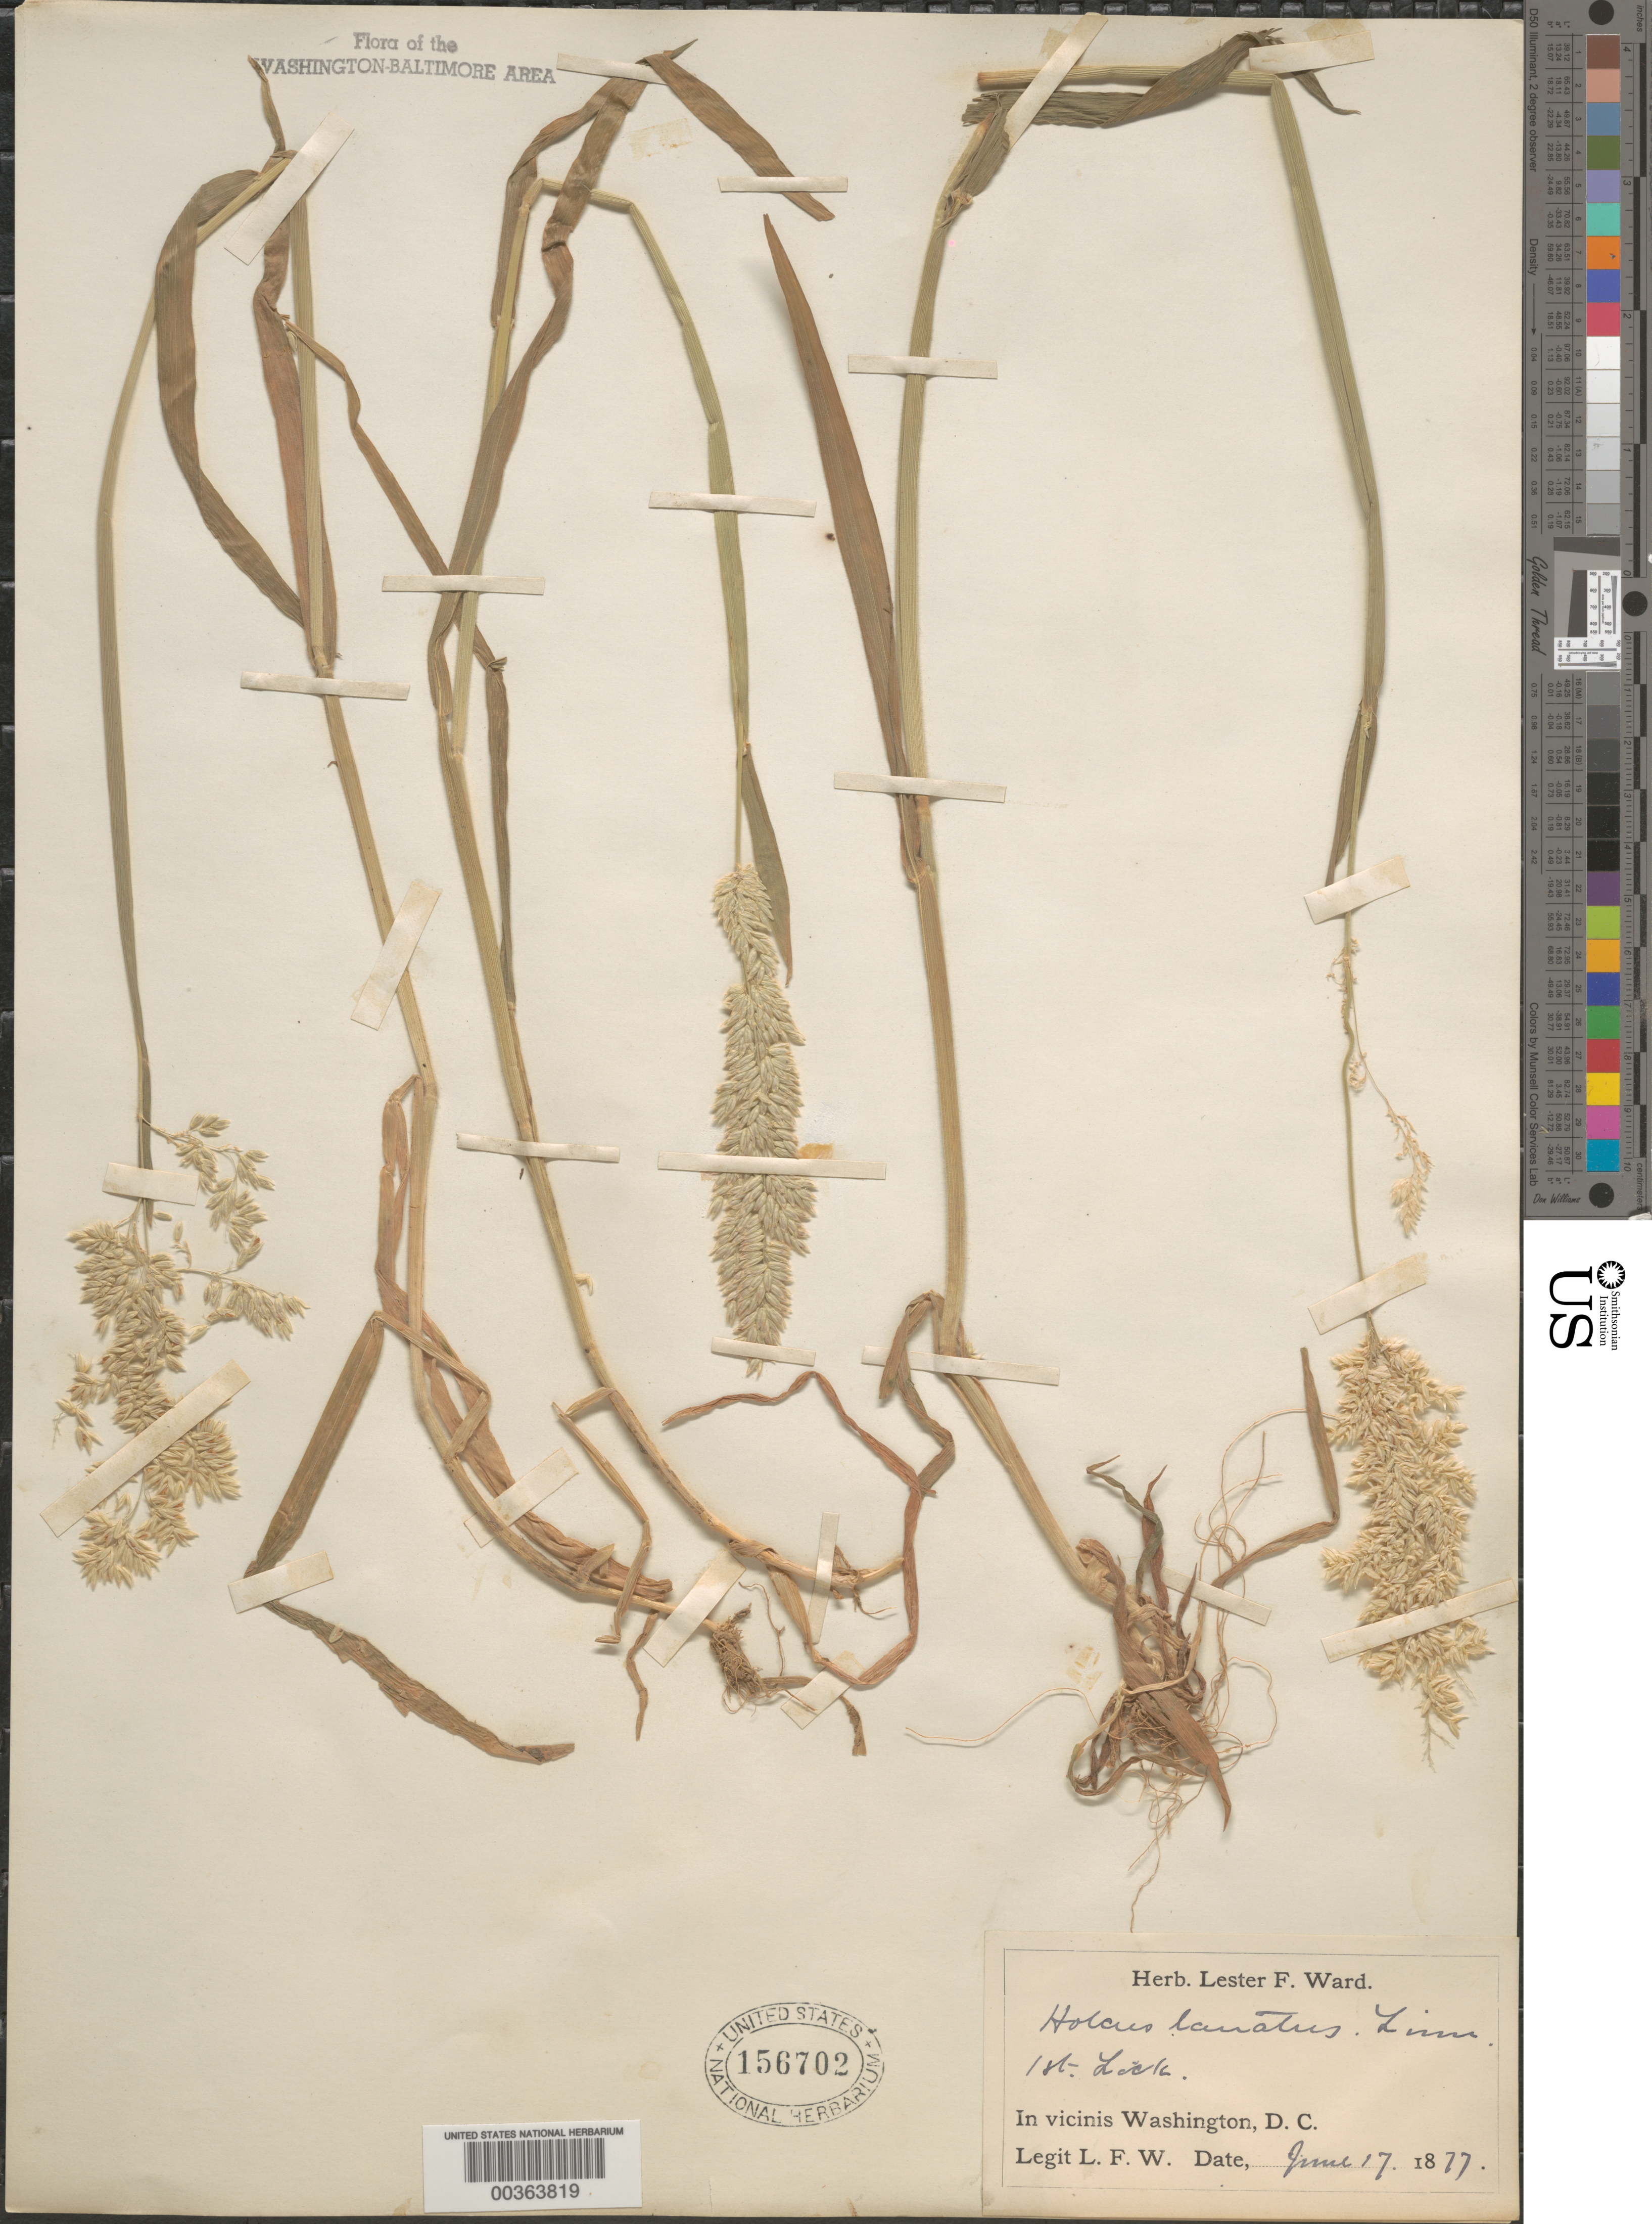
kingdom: Plantae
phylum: Tracheophyta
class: Liliopsida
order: Poales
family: Poaceae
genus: Holcus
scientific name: Holcus lanatus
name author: L.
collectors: L. F. Ward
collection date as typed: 17 Jun 1877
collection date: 1877-06-17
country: United States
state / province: District of Columbia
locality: First Lock C. and O. Canal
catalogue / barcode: US 156702